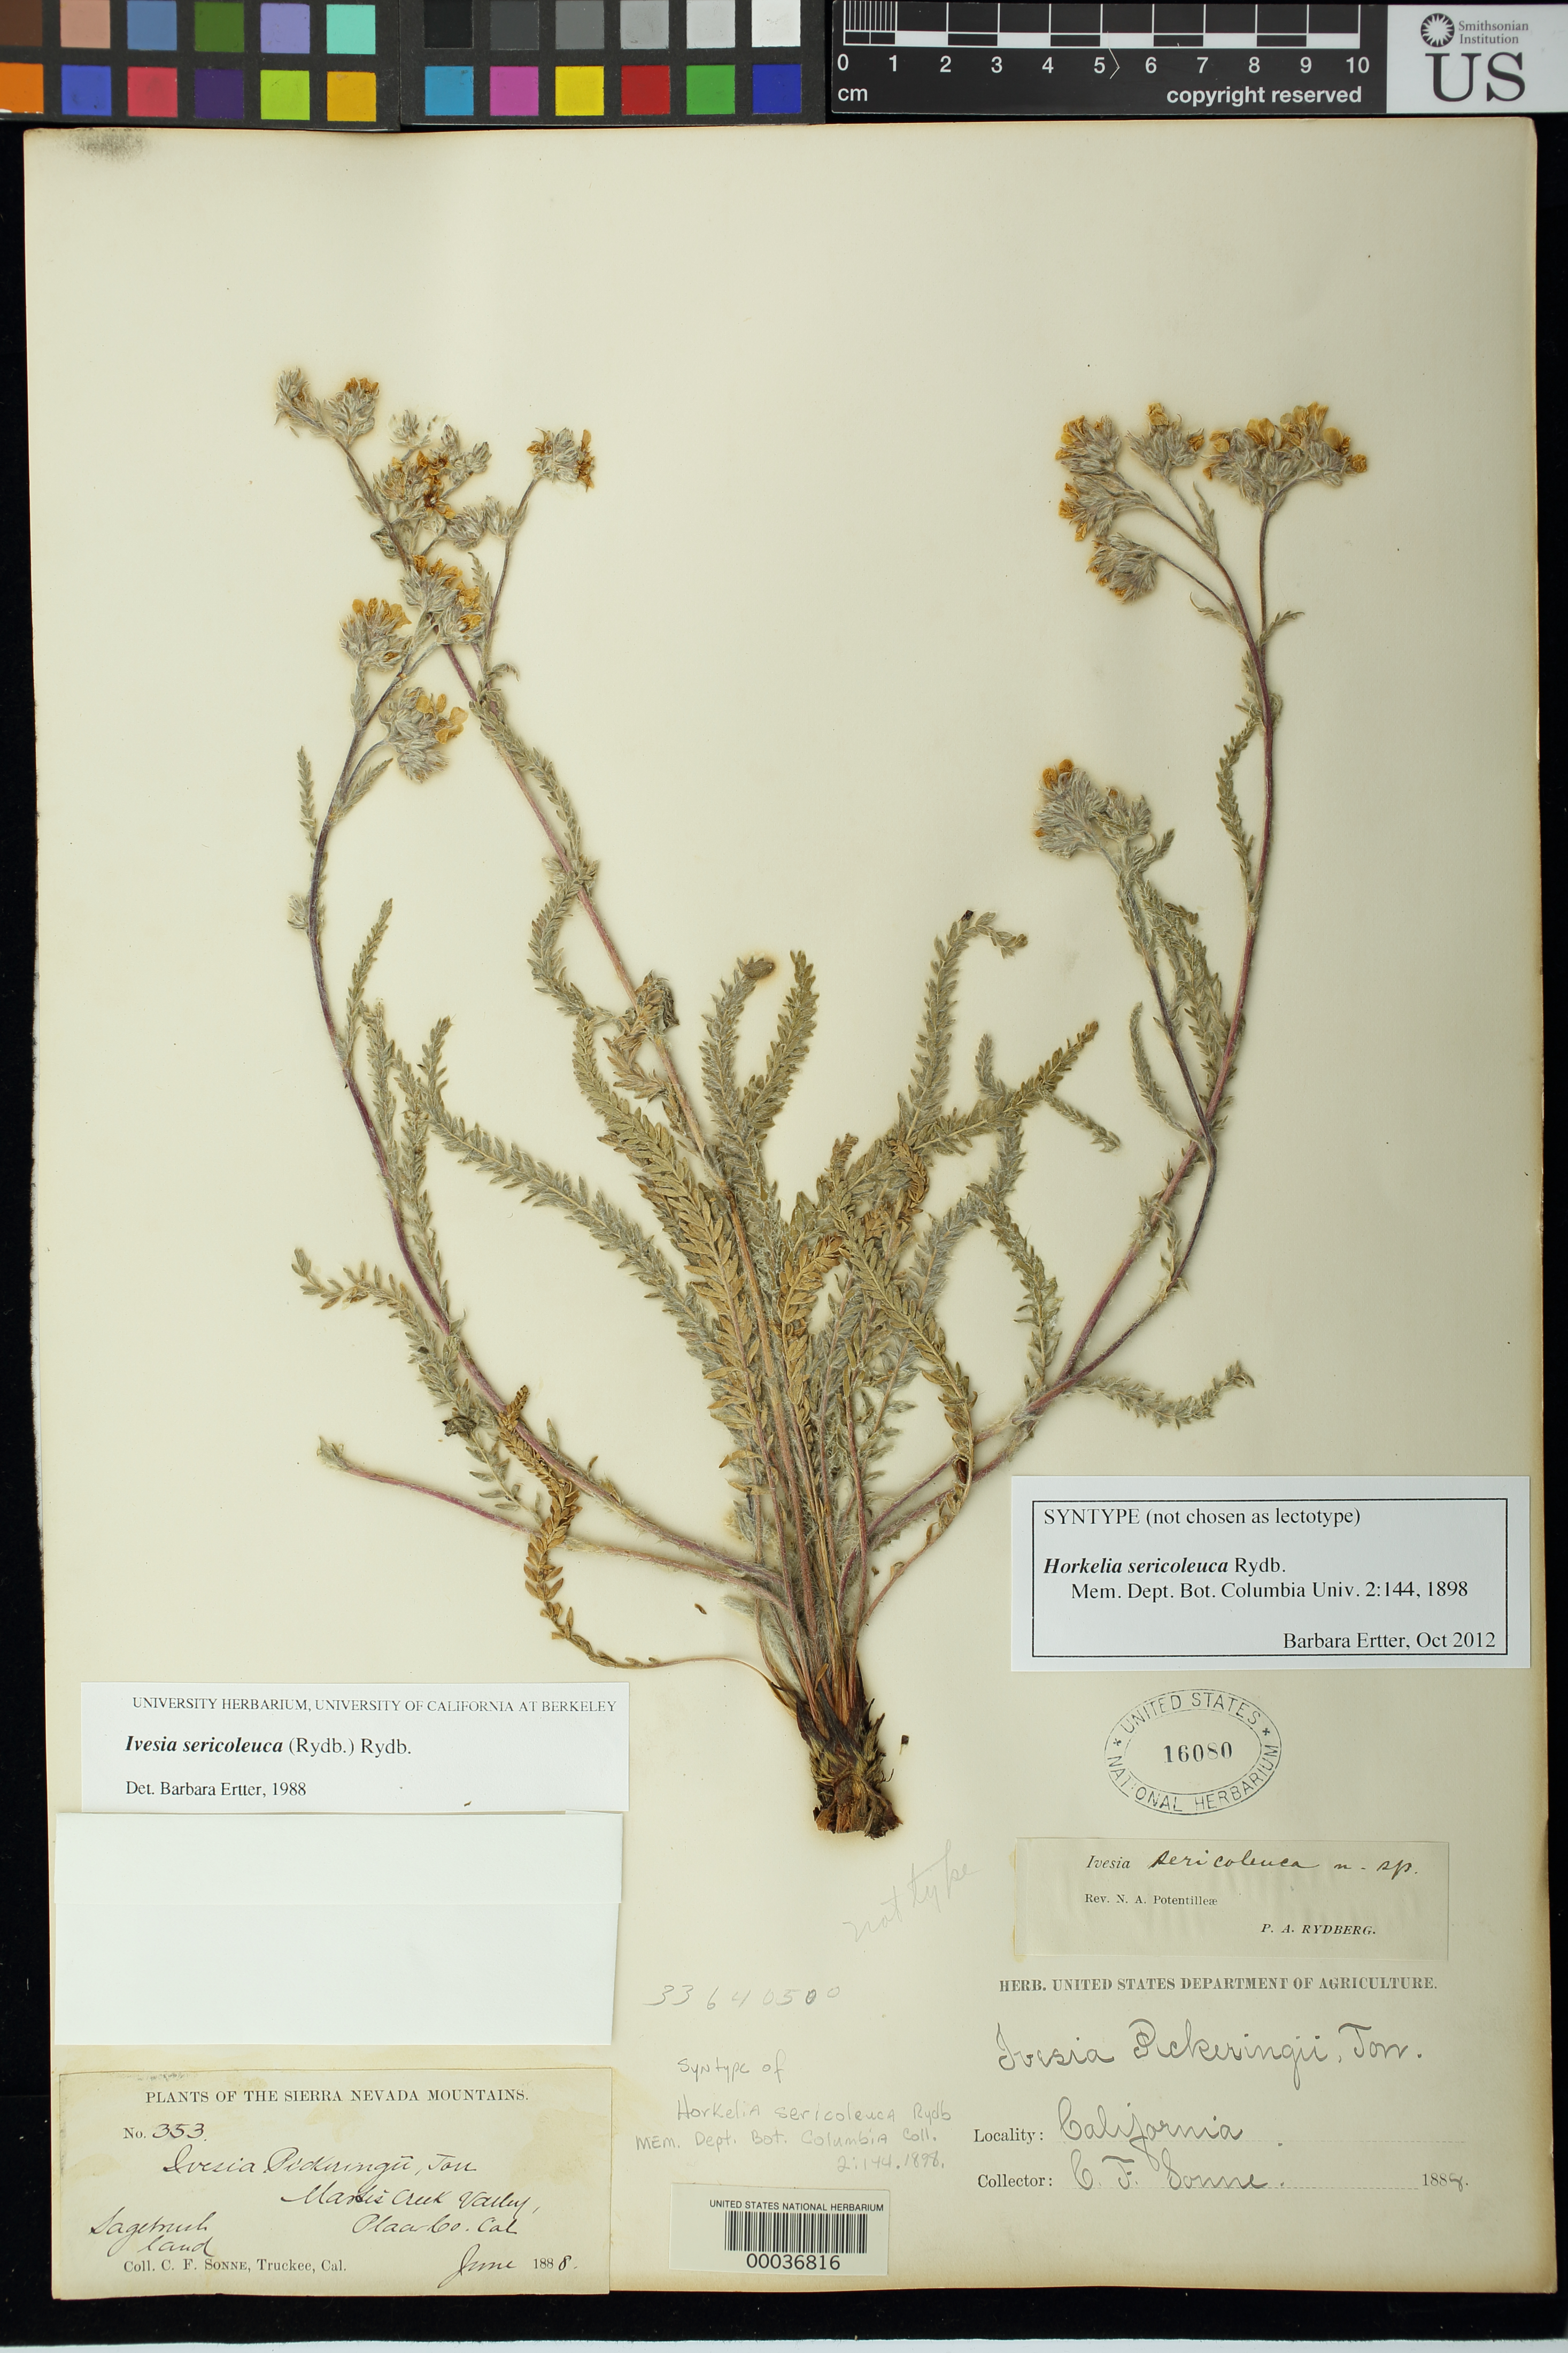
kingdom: Plantae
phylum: Tracheophyta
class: Magnoliopsida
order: Rosales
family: Rosaceae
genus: Horkelia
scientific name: Horkelia sericoleuca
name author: Rydb.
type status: Possible Syntype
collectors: C. Sonne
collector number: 353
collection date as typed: Jun 1888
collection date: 1888-06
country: United States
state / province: California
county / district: Placer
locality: Marlis Creek Valley, Placer Co., Cal.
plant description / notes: Possibly not type material; protologue cites Sonne 353 with collection date of 1886, but 2 duplicates of this collection at US are dated 1888 and 1897, respectively.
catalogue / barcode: US 16080